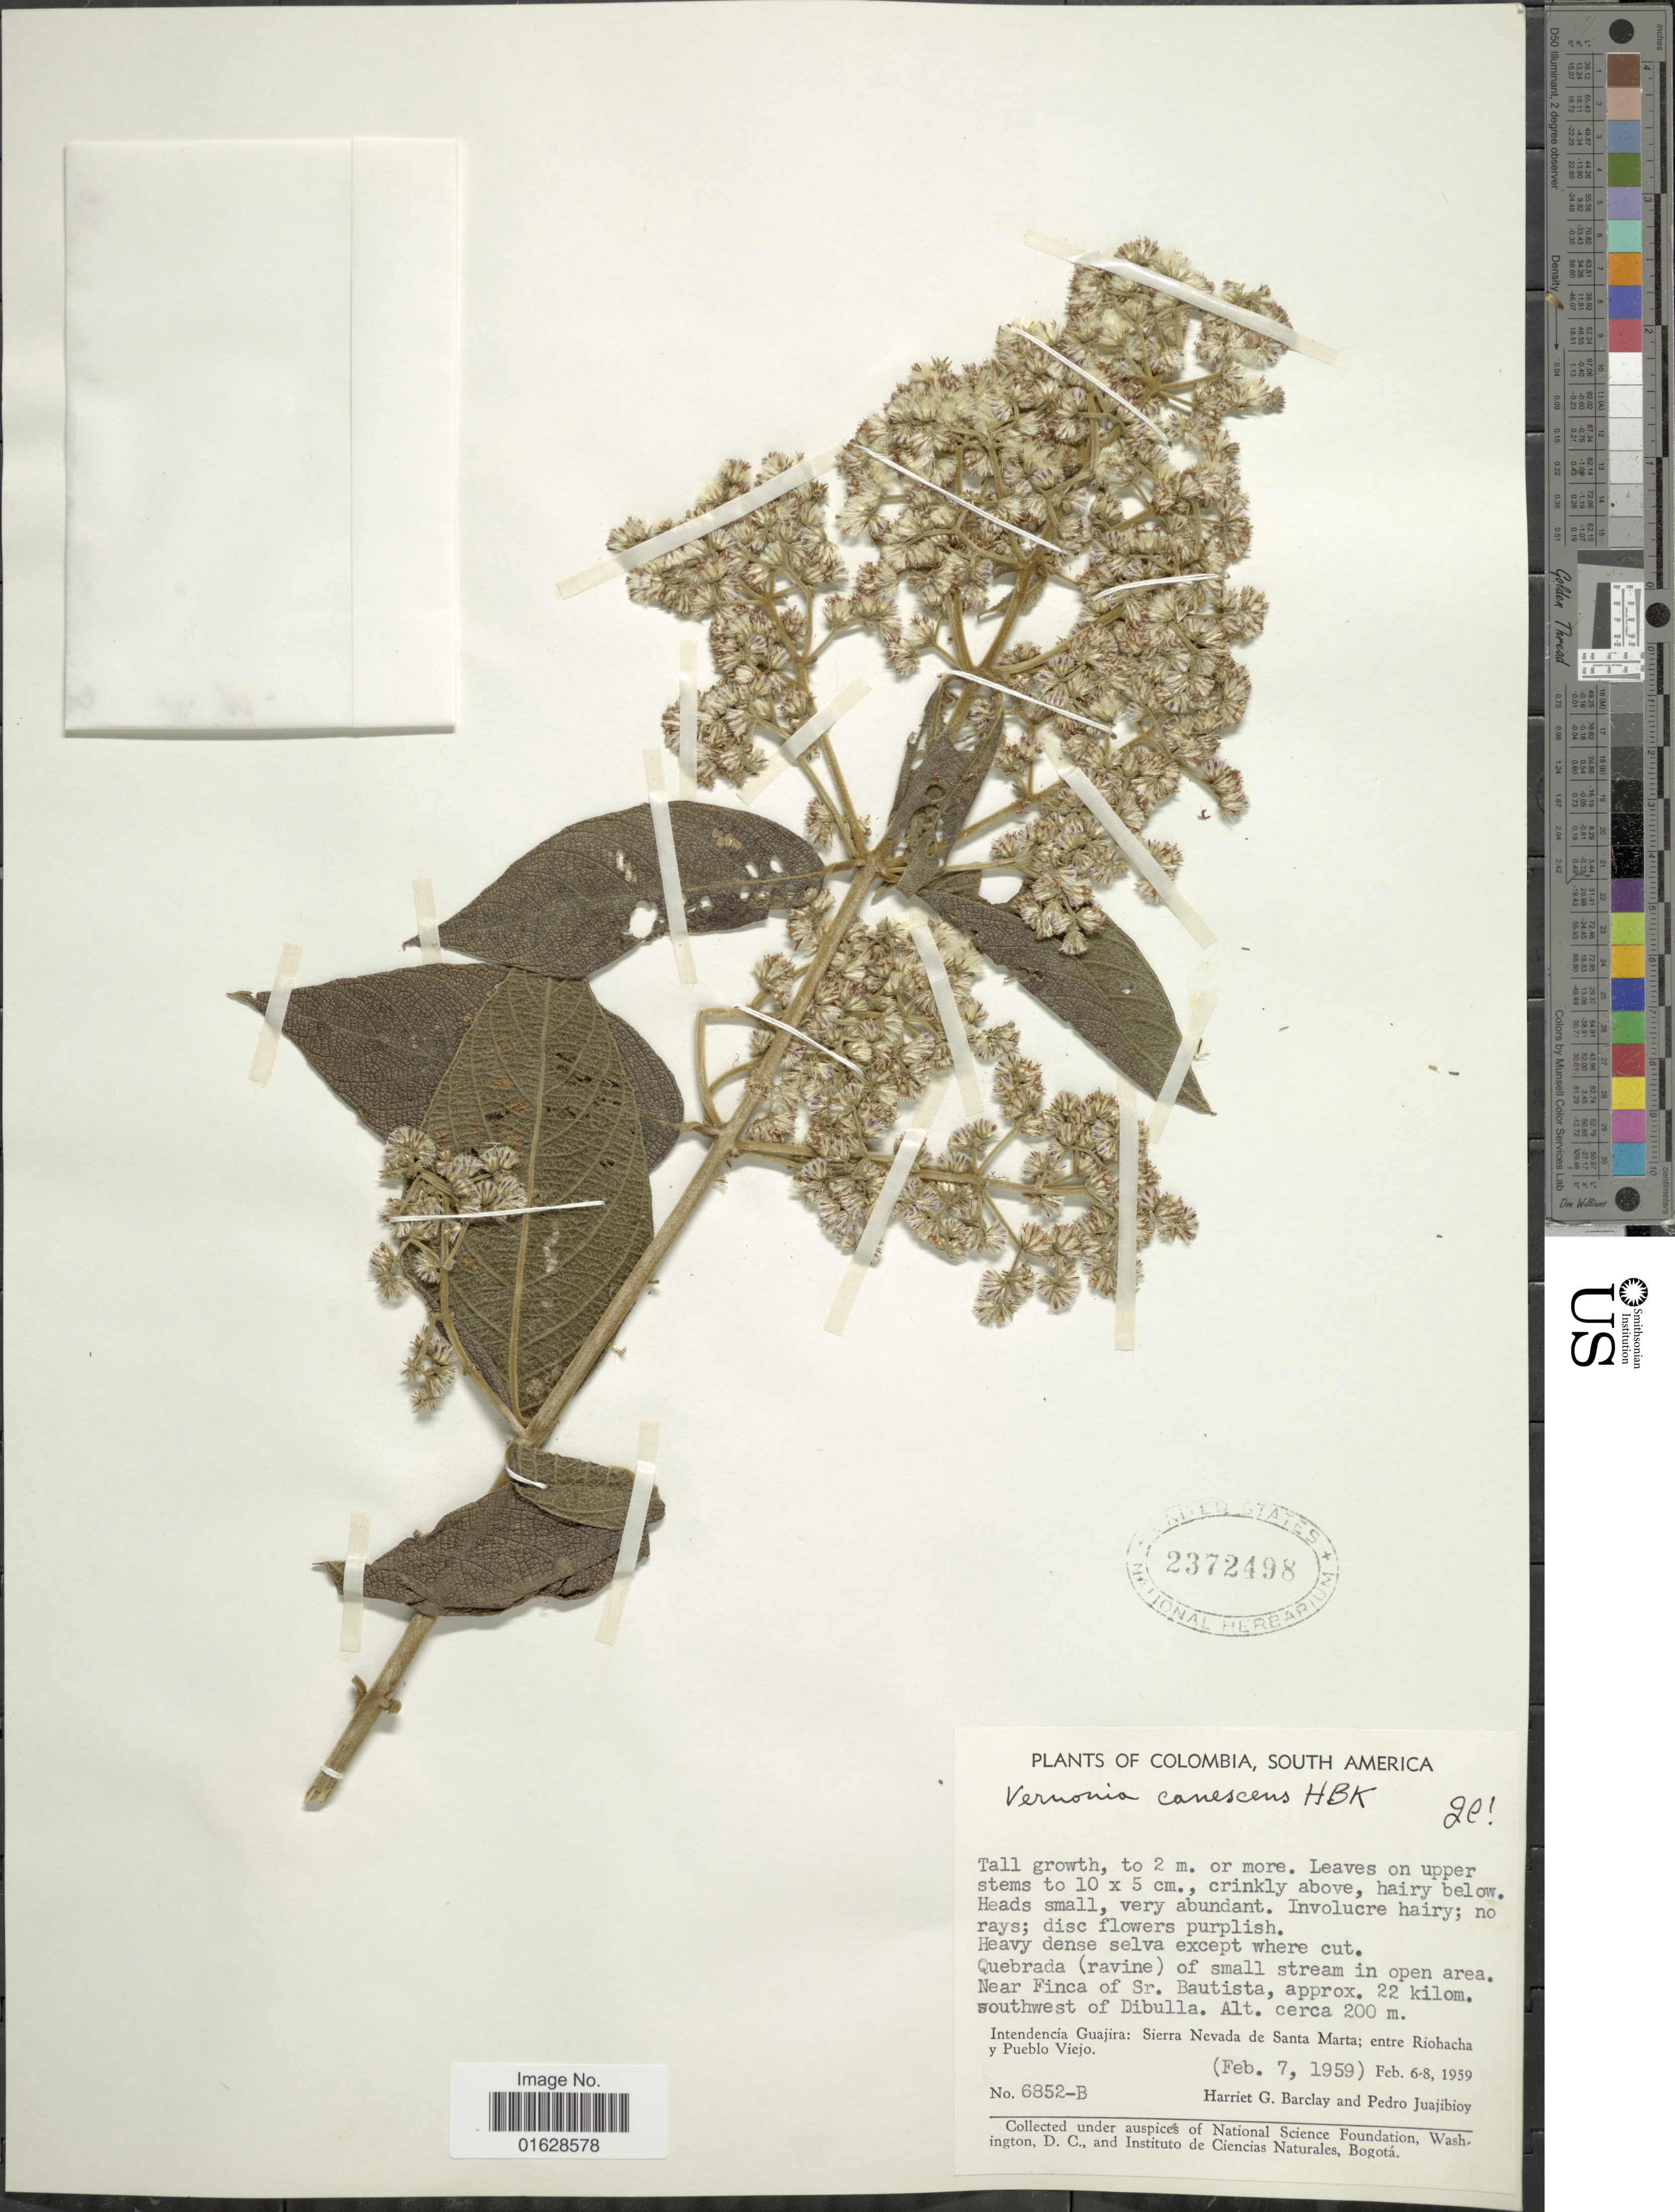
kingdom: Plantae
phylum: Tracheophyta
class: Magnoliopsida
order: Asterales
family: Asteraceae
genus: Lepidaploa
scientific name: Lepidaploa canescens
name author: (Kunth) H. Rob.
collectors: H. G. Barclay & P. Juajibioy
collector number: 6852-B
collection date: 1959-02-07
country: Colombia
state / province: La Guajira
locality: Colombia, South America. Heavy dense selva except where cut. Quebrada (ravine) of small stream in open area. Near Finca of Sr. Bautista, approx. 22 kilom. southwest of Dibulla. Intendencia Guarjira: Sierra Nevada de Santa Marta; entre Riohacha y Pueblo Viejo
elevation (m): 61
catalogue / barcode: US 2372498